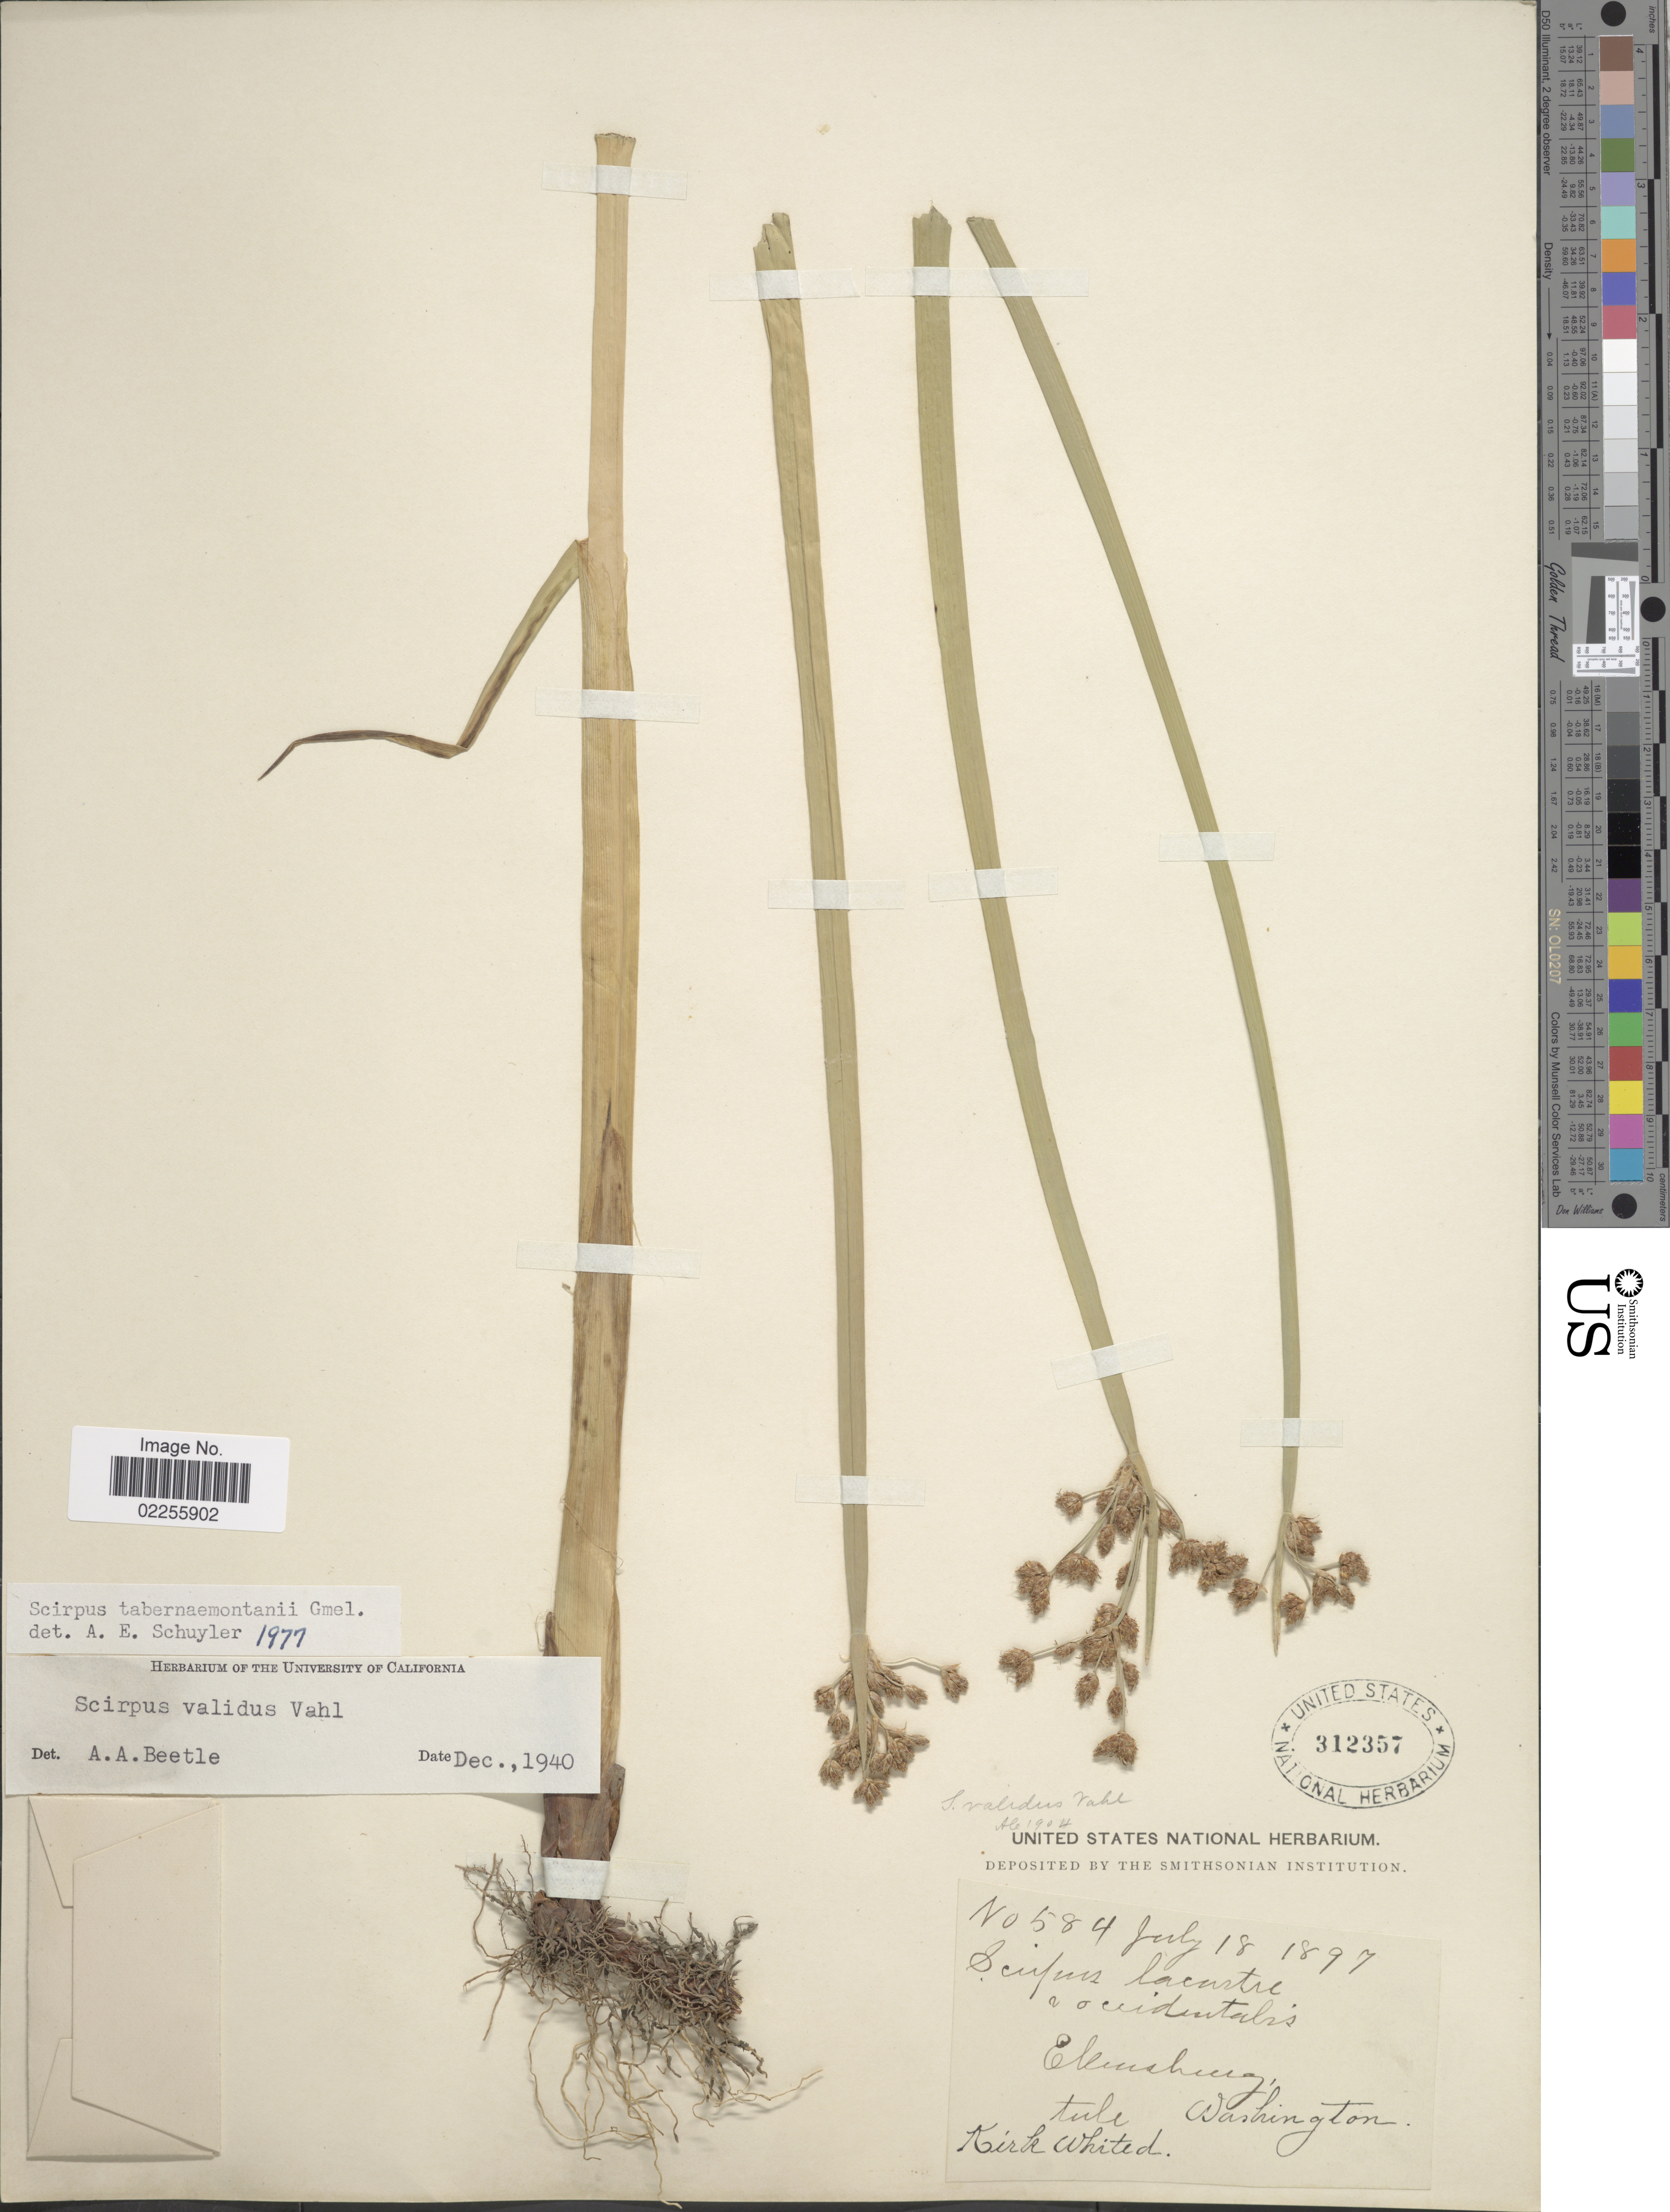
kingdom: Plantae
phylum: Tracheophyta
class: Liliopsida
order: Poales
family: Cyperaceae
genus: Schoenoplectus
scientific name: Schoenoplectus tabernaemontani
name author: (C.C. Gmel.) Palla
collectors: K. Whited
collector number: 584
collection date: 1897-07-18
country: United States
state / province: Washington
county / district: Kittitas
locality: Ellensburg, tule.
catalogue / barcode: US 312357